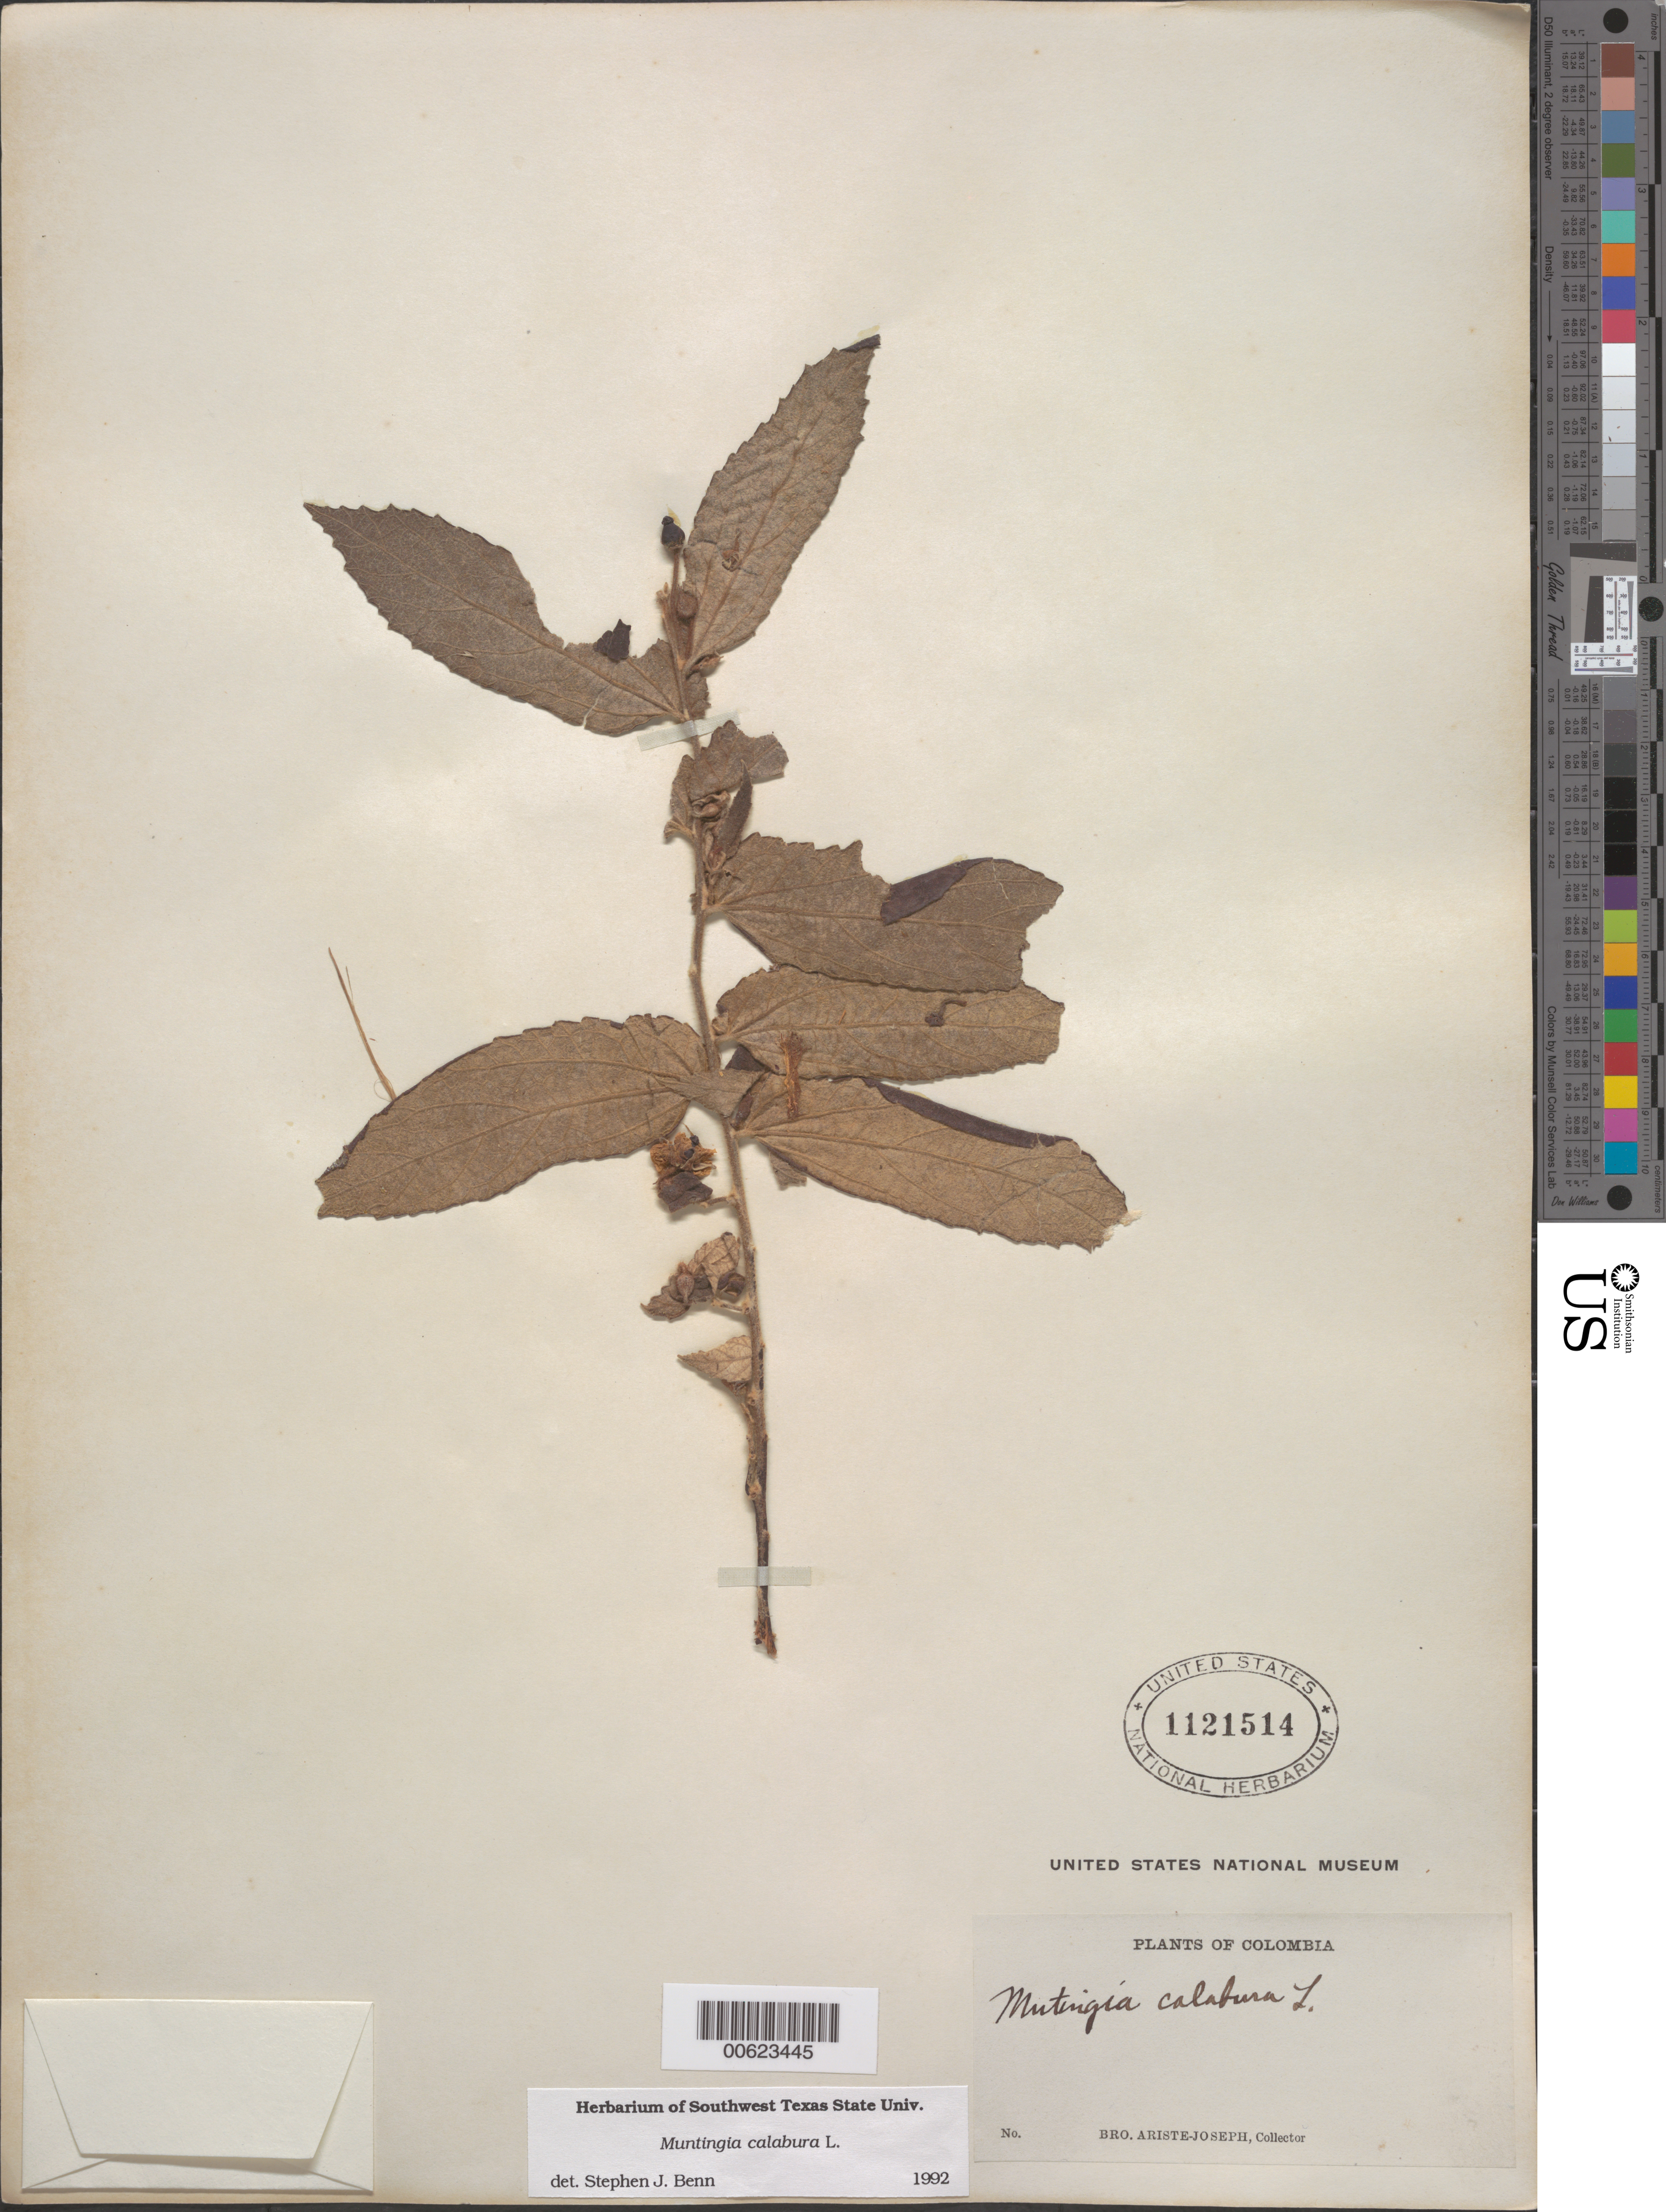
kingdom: Plantae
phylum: Tracheophyta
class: Magnoliopsida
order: Malvales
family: Muntingiaceae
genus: Muntingia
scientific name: Muntingia calabura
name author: L.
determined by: Benn, S. J.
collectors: Bro. Ariste-Joseph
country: Colombia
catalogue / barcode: US 1121514